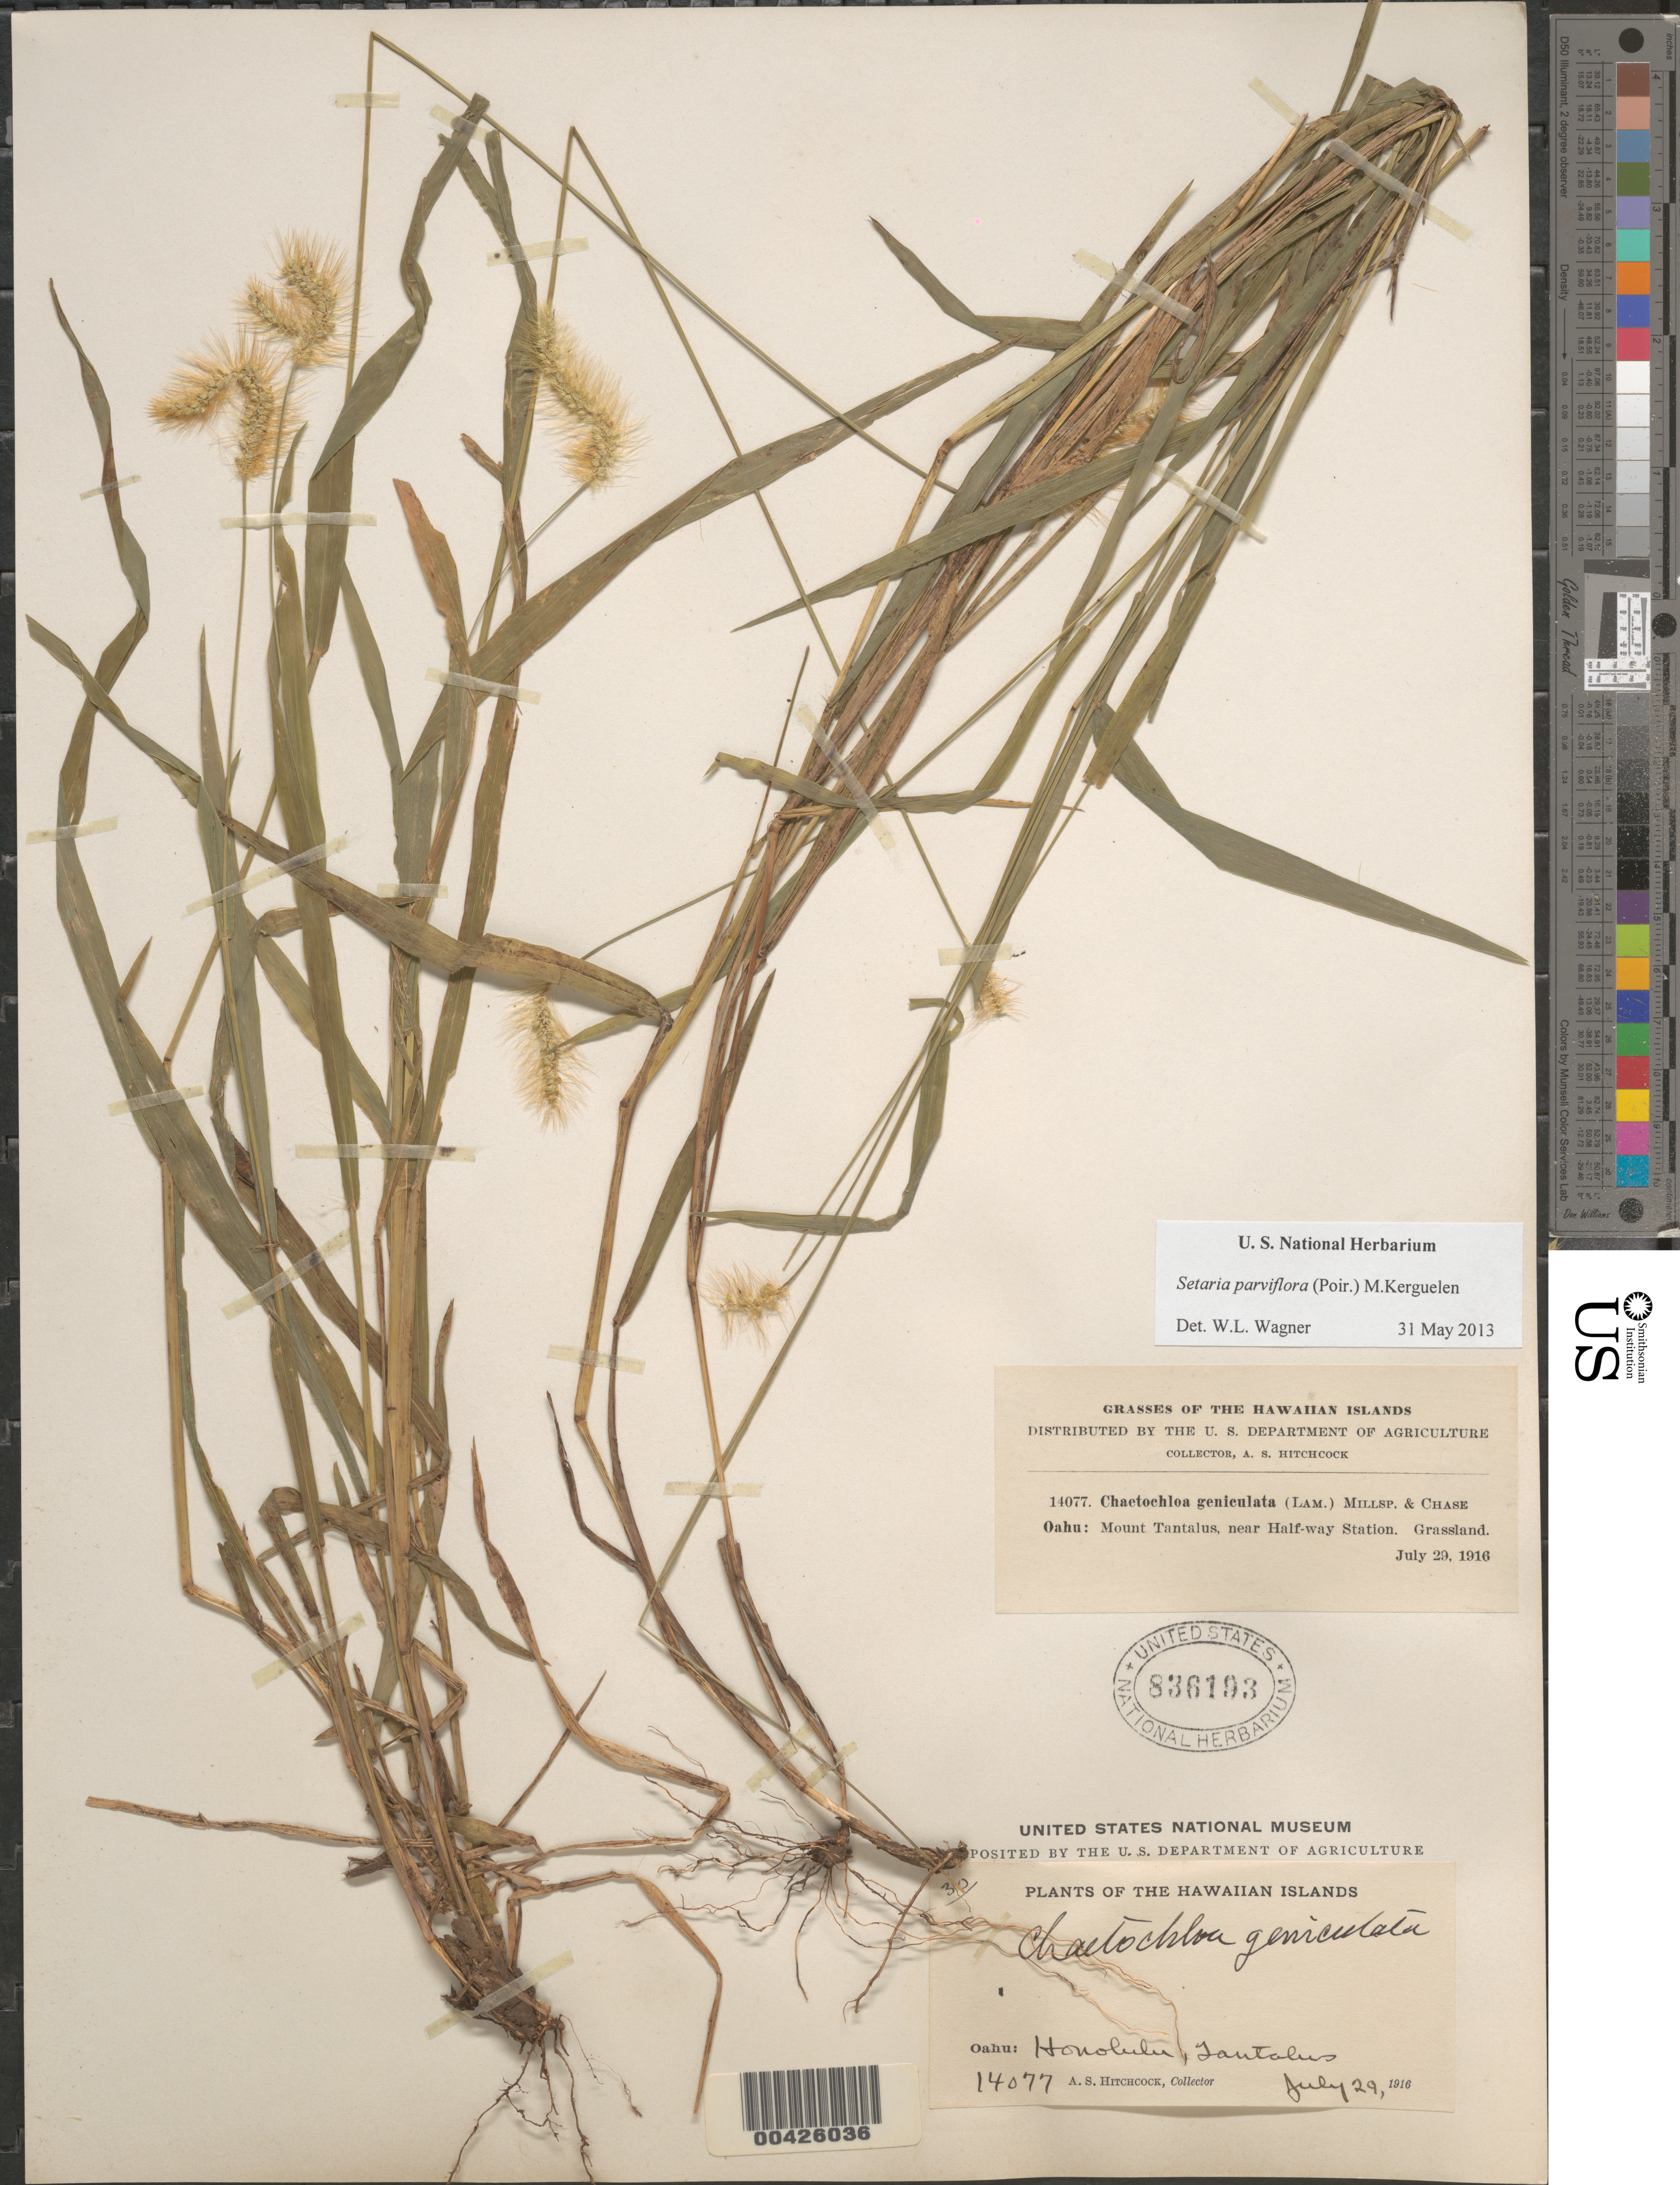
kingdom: Plantae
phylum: Tracheophyta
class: Liliopsida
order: Poales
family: Poaceae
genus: Setaria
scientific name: Setaria parviflora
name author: (Poir.) Kerguélen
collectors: A. S. Hitchcock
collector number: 14077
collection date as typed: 29 Jul 1916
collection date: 1916-07-29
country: United States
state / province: Hawaii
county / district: Honolulu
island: Oahu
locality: Honolulu, Tantalus, Near Half-Way Station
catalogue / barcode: US 836193